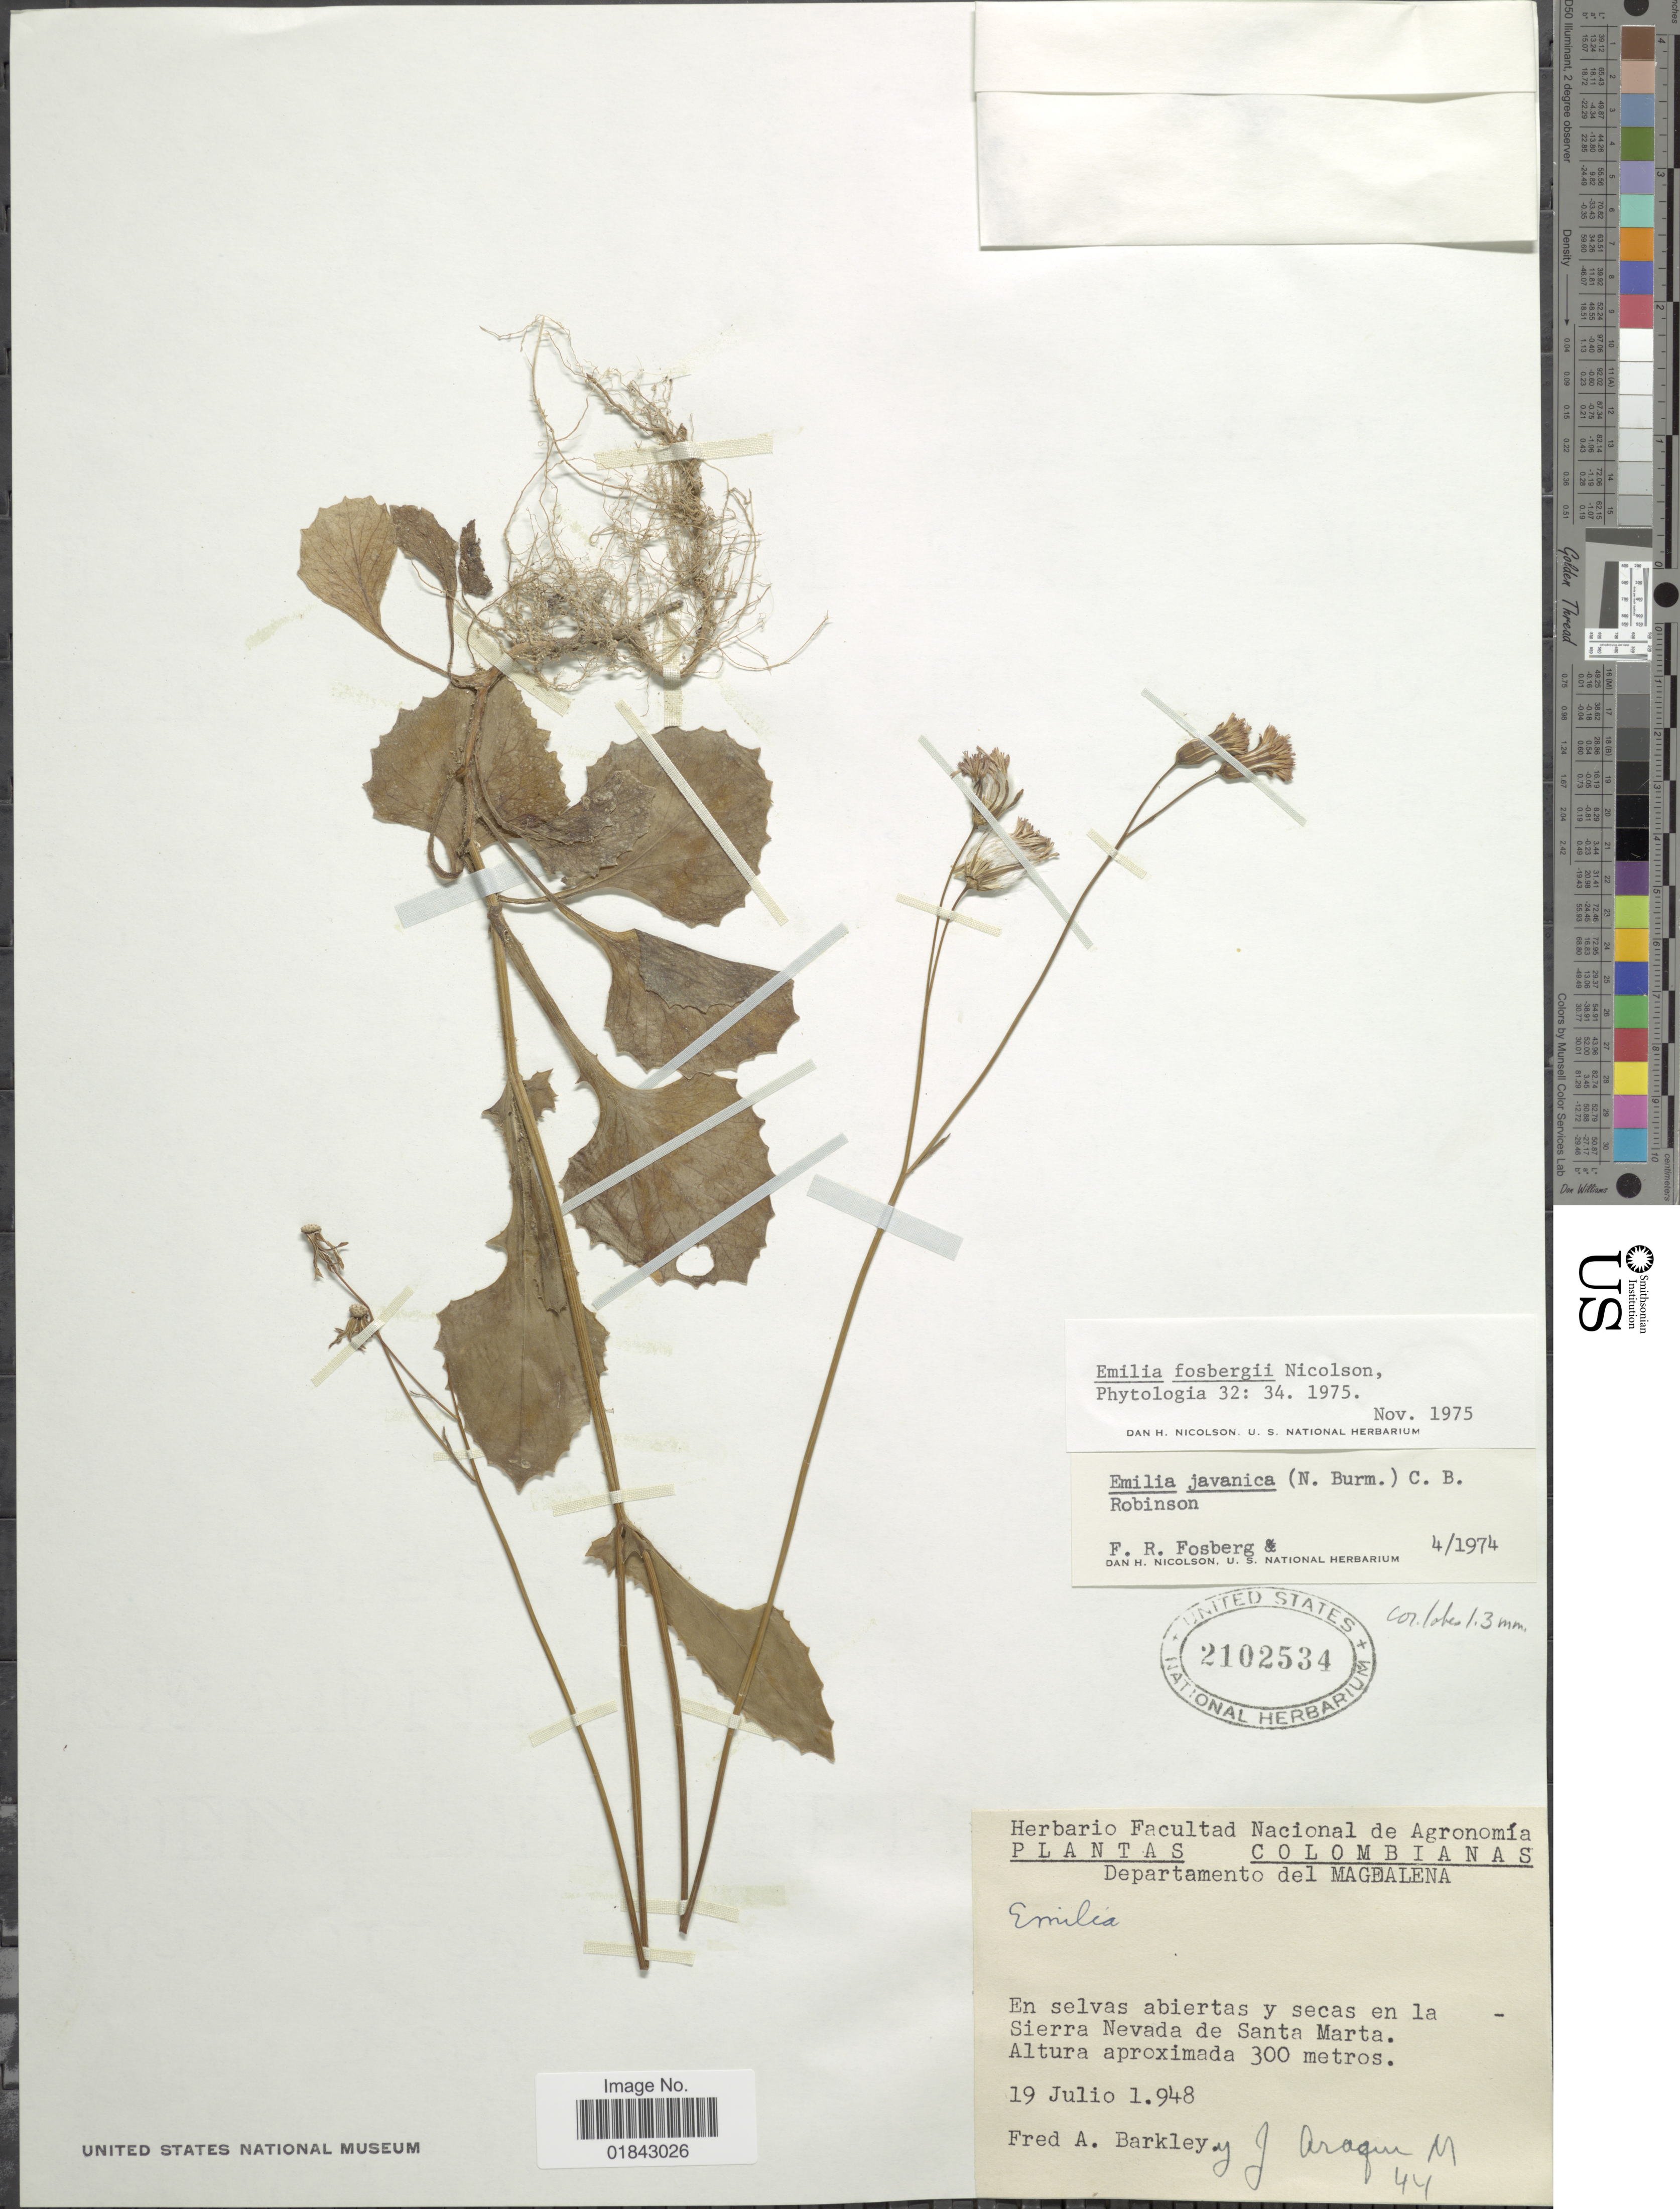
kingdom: Plantae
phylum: Tracheophyta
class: Magnoliopsida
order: Asterales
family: Asteraceae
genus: Emilia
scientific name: Emilia fosbergii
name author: Nicolson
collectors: F. A. Barkley & J. Araque Molina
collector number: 44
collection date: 1948-07-19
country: Colombia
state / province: Magdalena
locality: En selvas abiertas y secas en la Sierra Nevada de Santa Marta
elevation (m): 300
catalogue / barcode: US 2102534